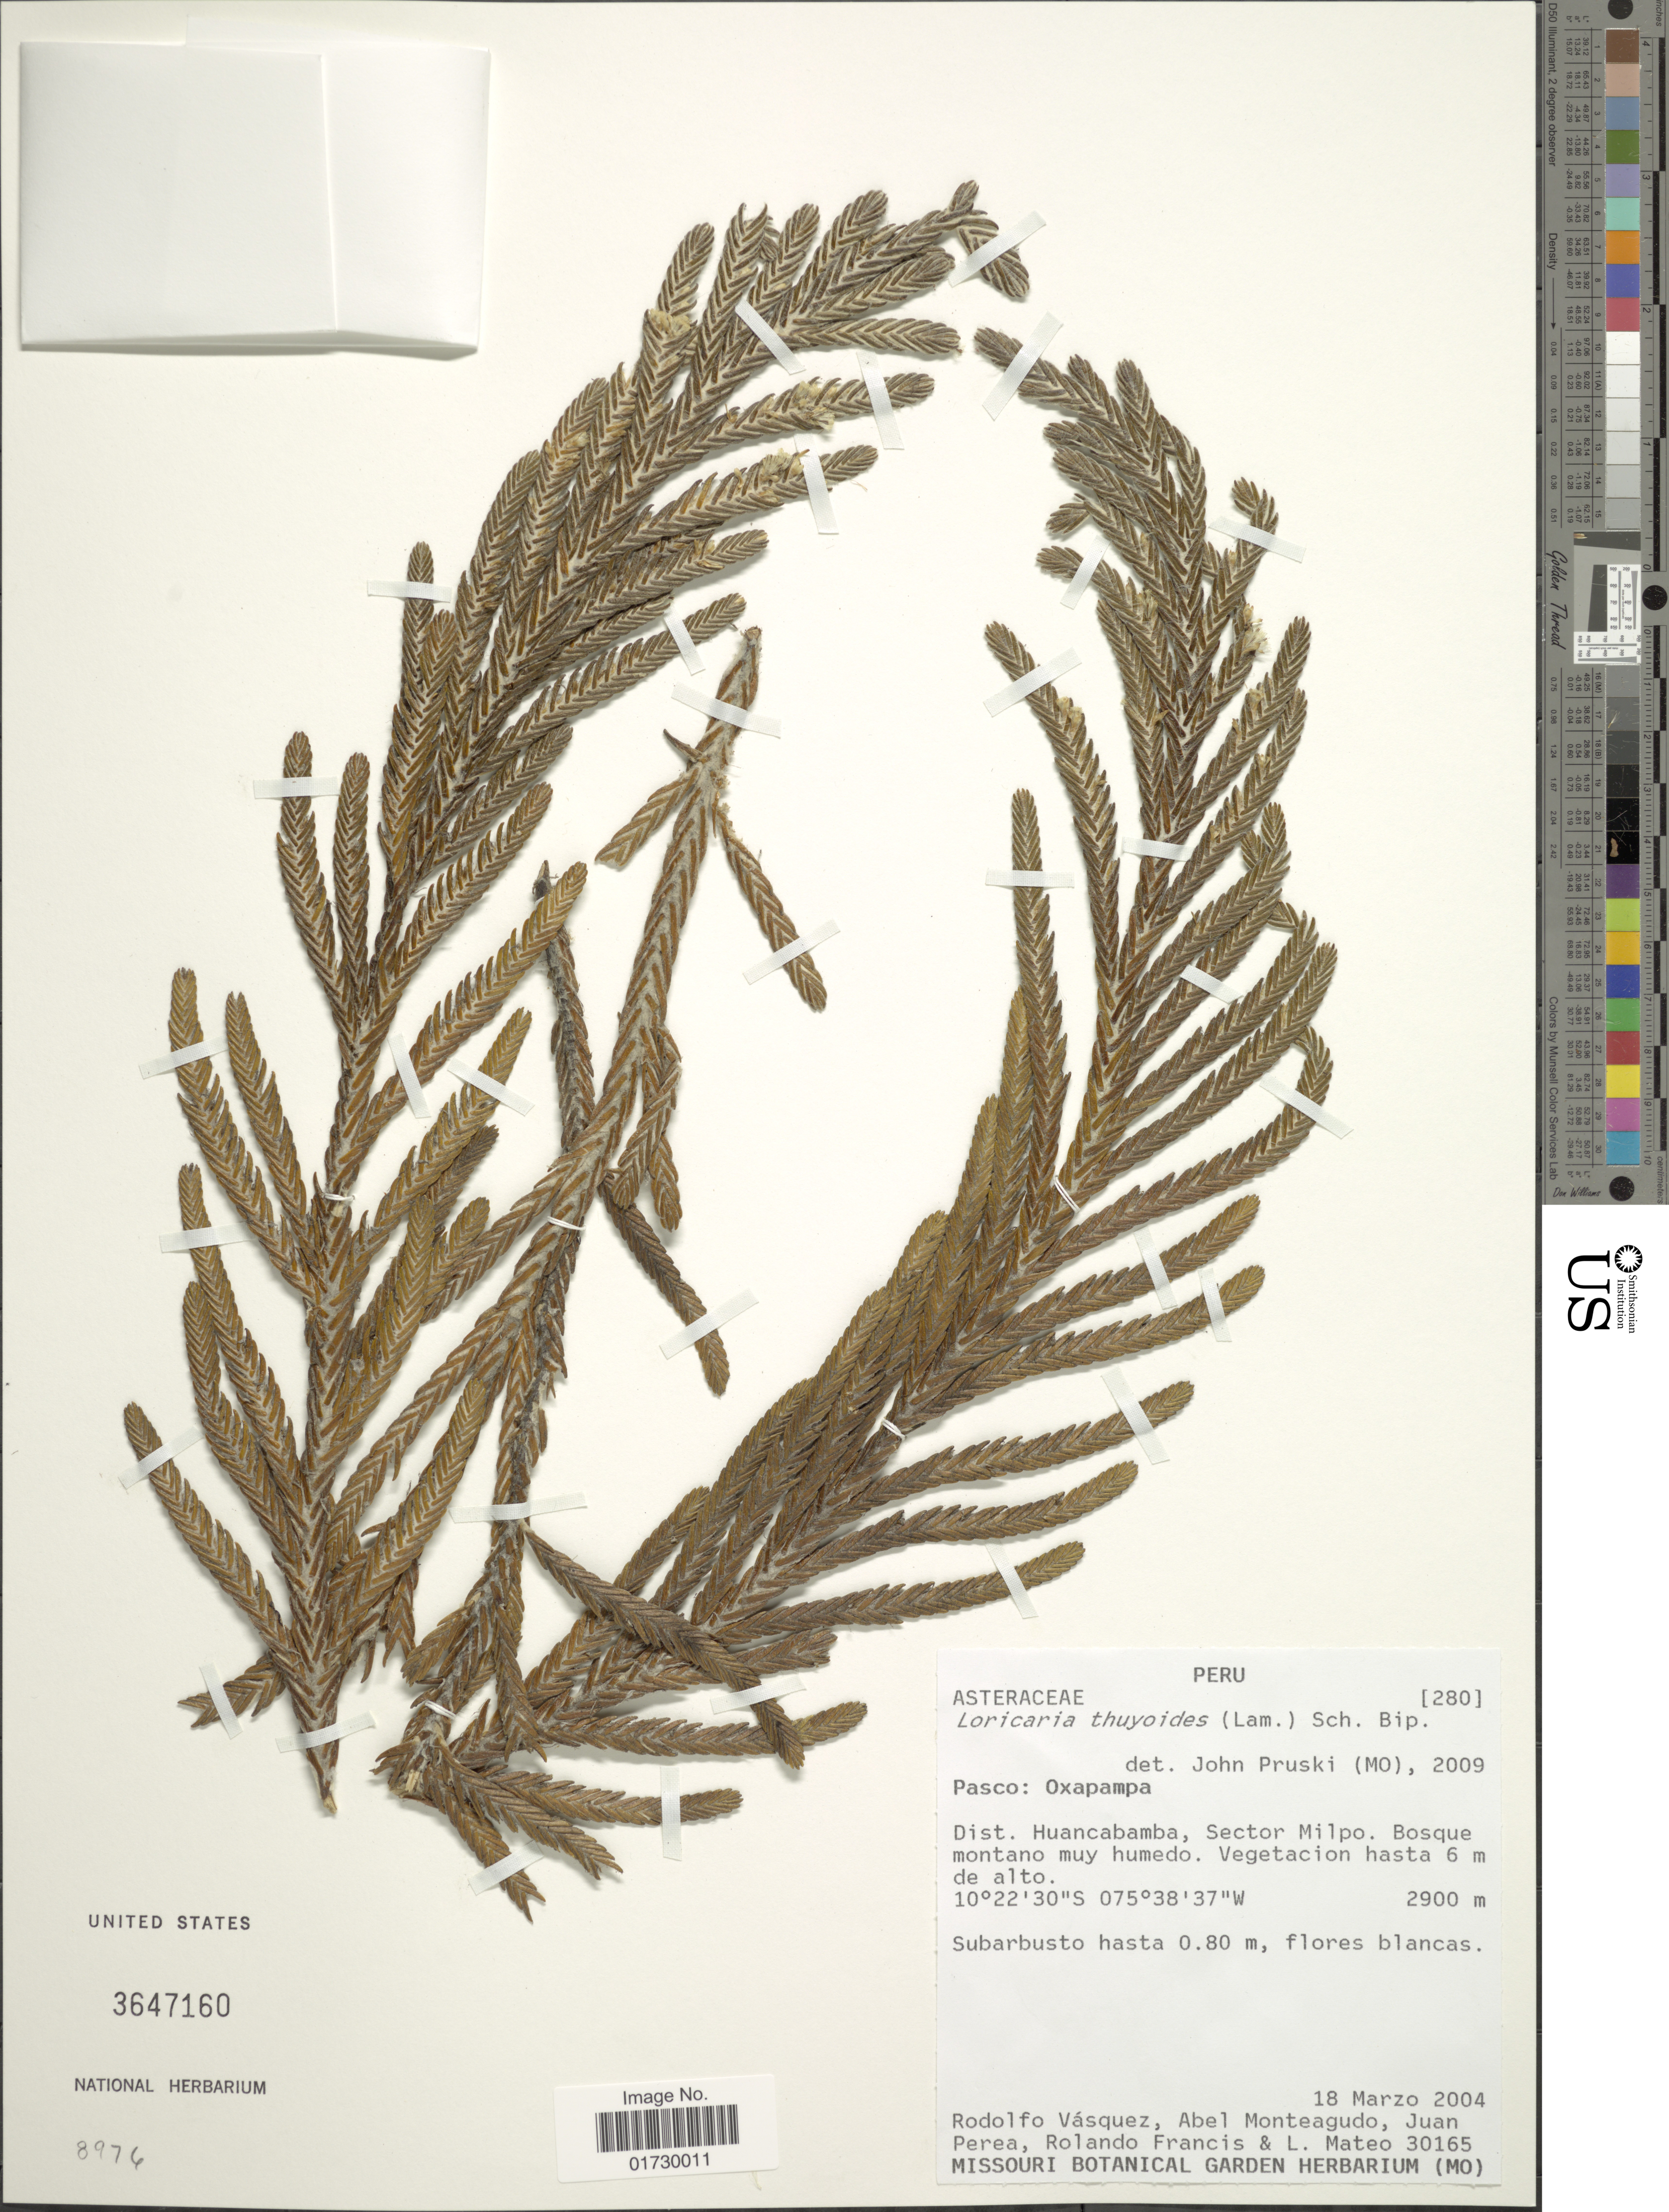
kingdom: Plantae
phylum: Tracheophyta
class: Magnoliopsida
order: Asterales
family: Asteraceae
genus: Loricaria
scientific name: Loricaria thuyoides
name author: (Lam.) Sch. Bip.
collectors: R. Vasquez, A. Monteagudo, J. Perea, R. Francis & L. Mateo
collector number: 30165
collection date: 2004-03-18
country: Peru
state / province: Pasco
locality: Oxapampa, Dist. Huancabamba, Sector Milpo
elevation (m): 2900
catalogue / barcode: US 3647160